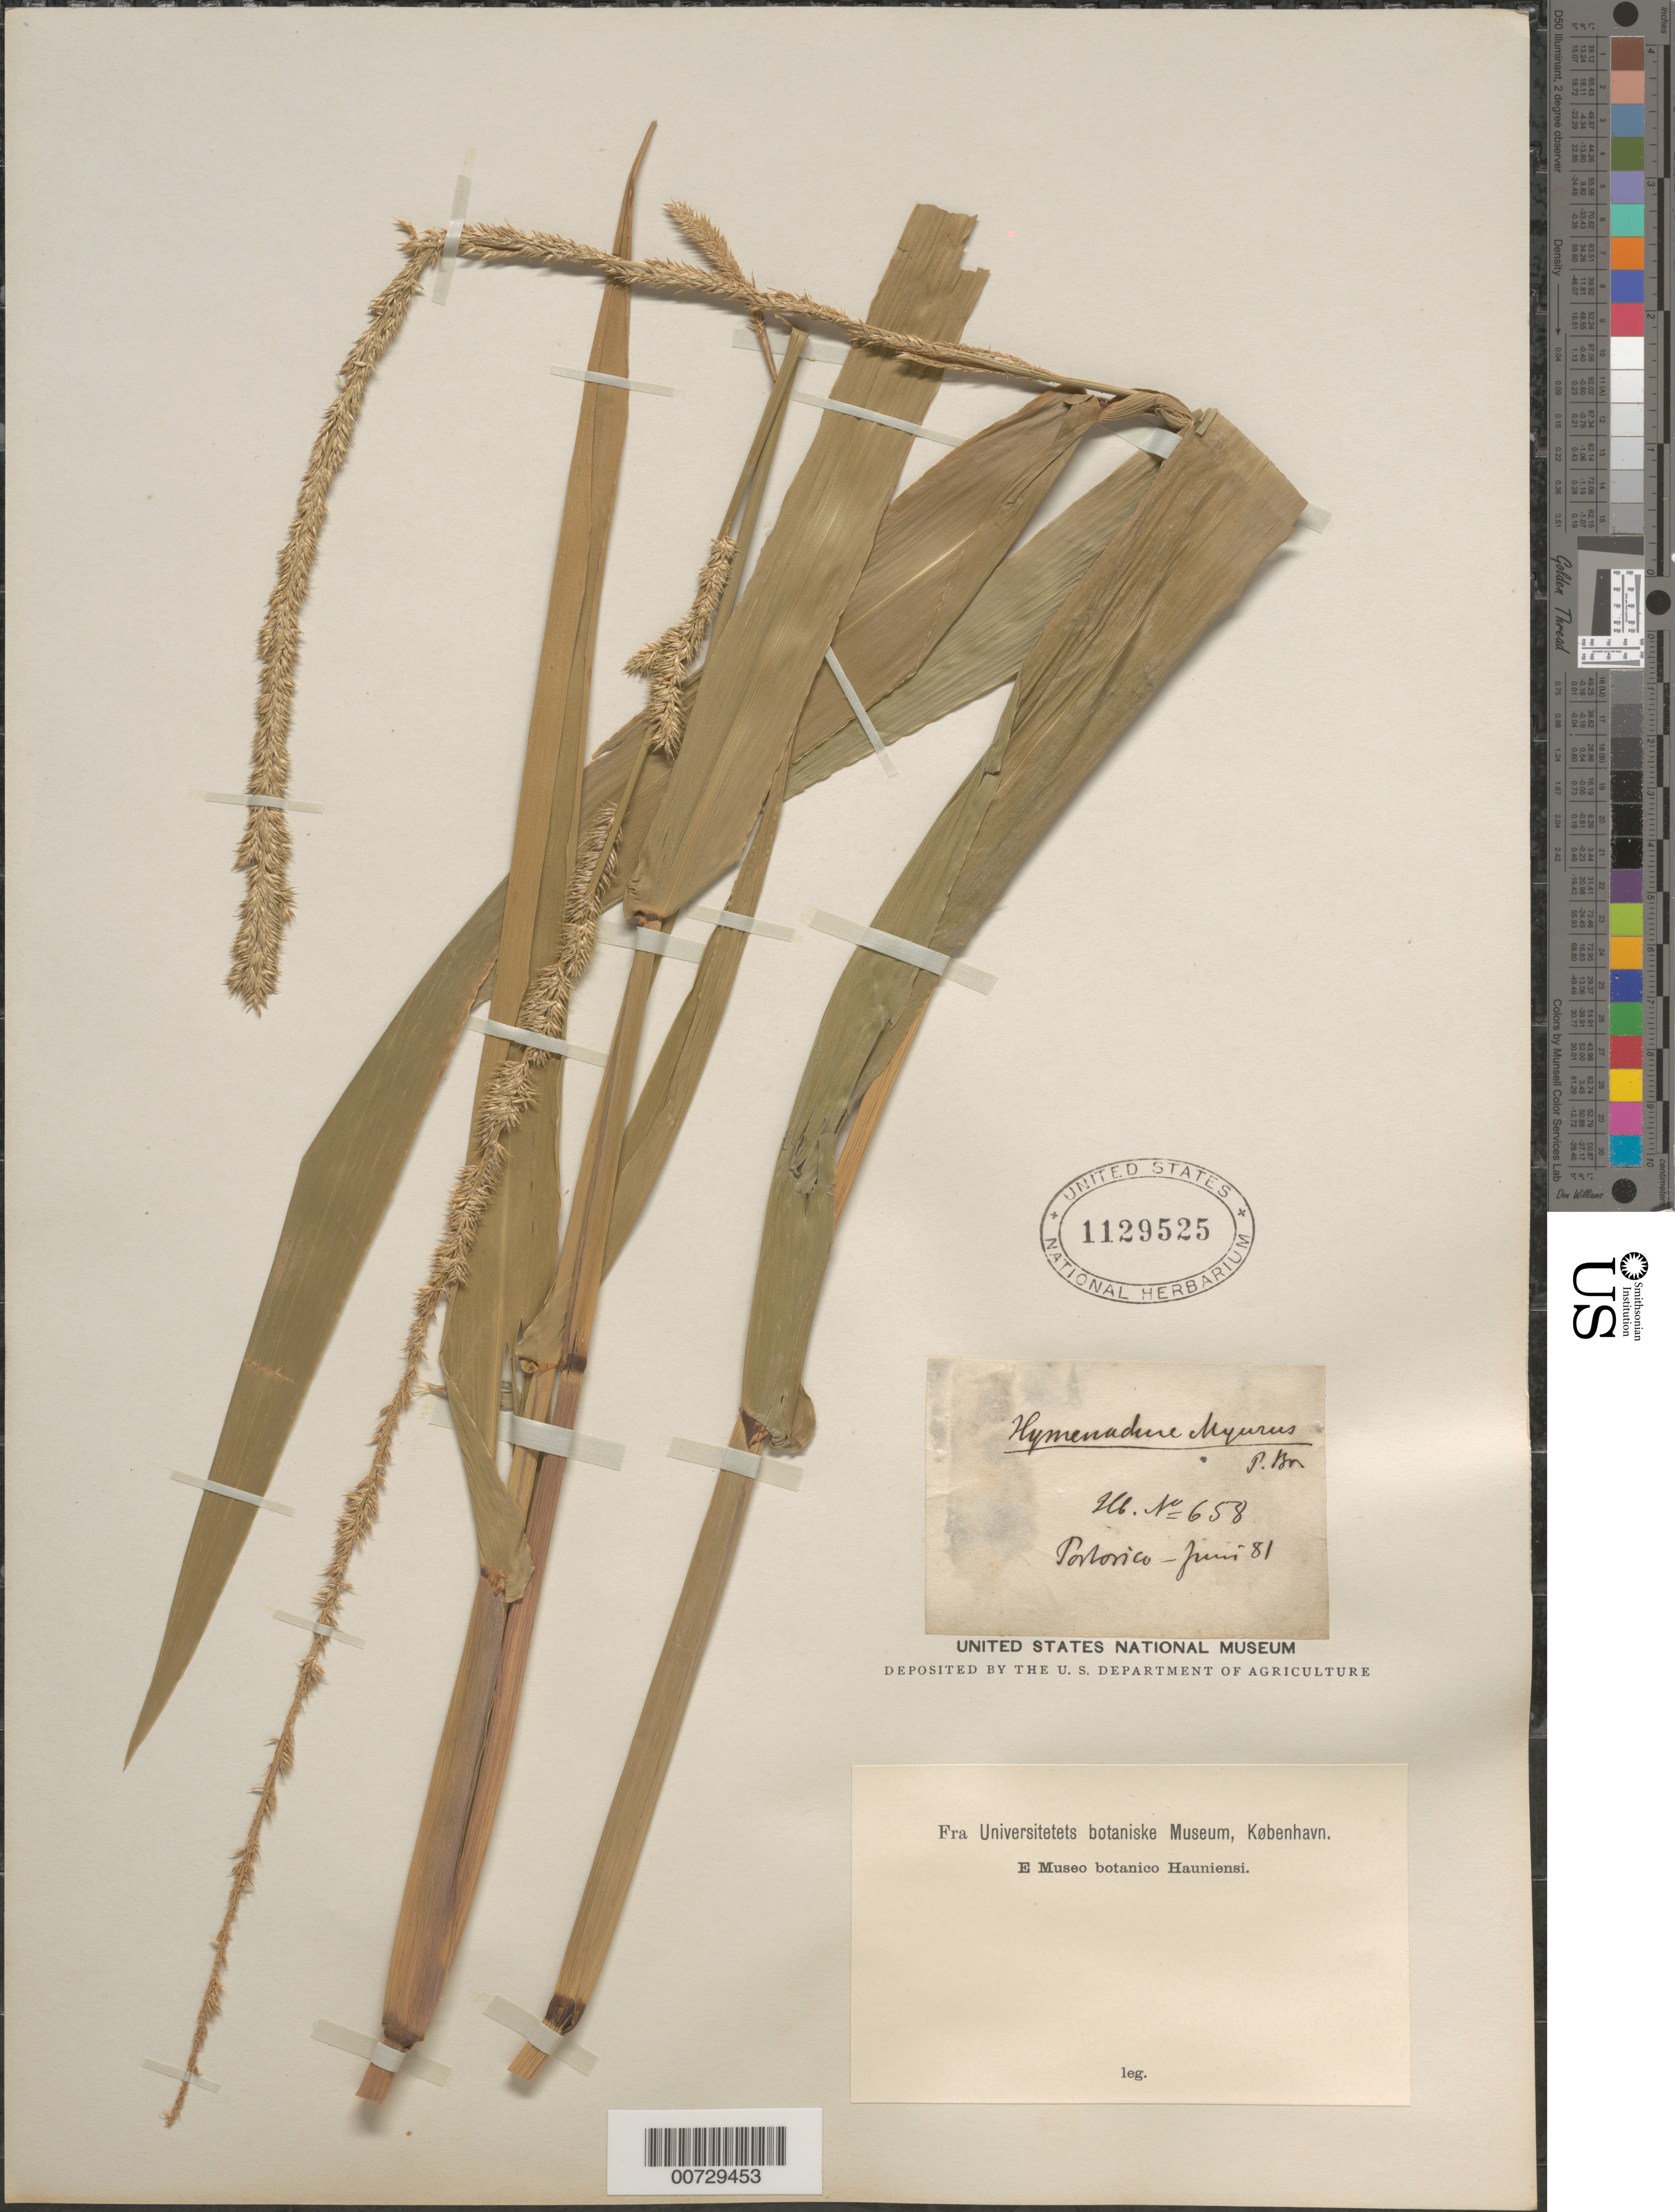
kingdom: Plantae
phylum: Tracheophyta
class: Liliopsida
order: Poales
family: Poaceae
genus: Hymenachne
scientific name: Hymenachne amplexicaulis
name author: (Rudge) Nees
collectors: H. F. A. von Eggers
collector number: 658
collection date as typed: Jun 1881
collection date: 1881-06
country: Puerto Rico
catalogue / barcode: US 1129525